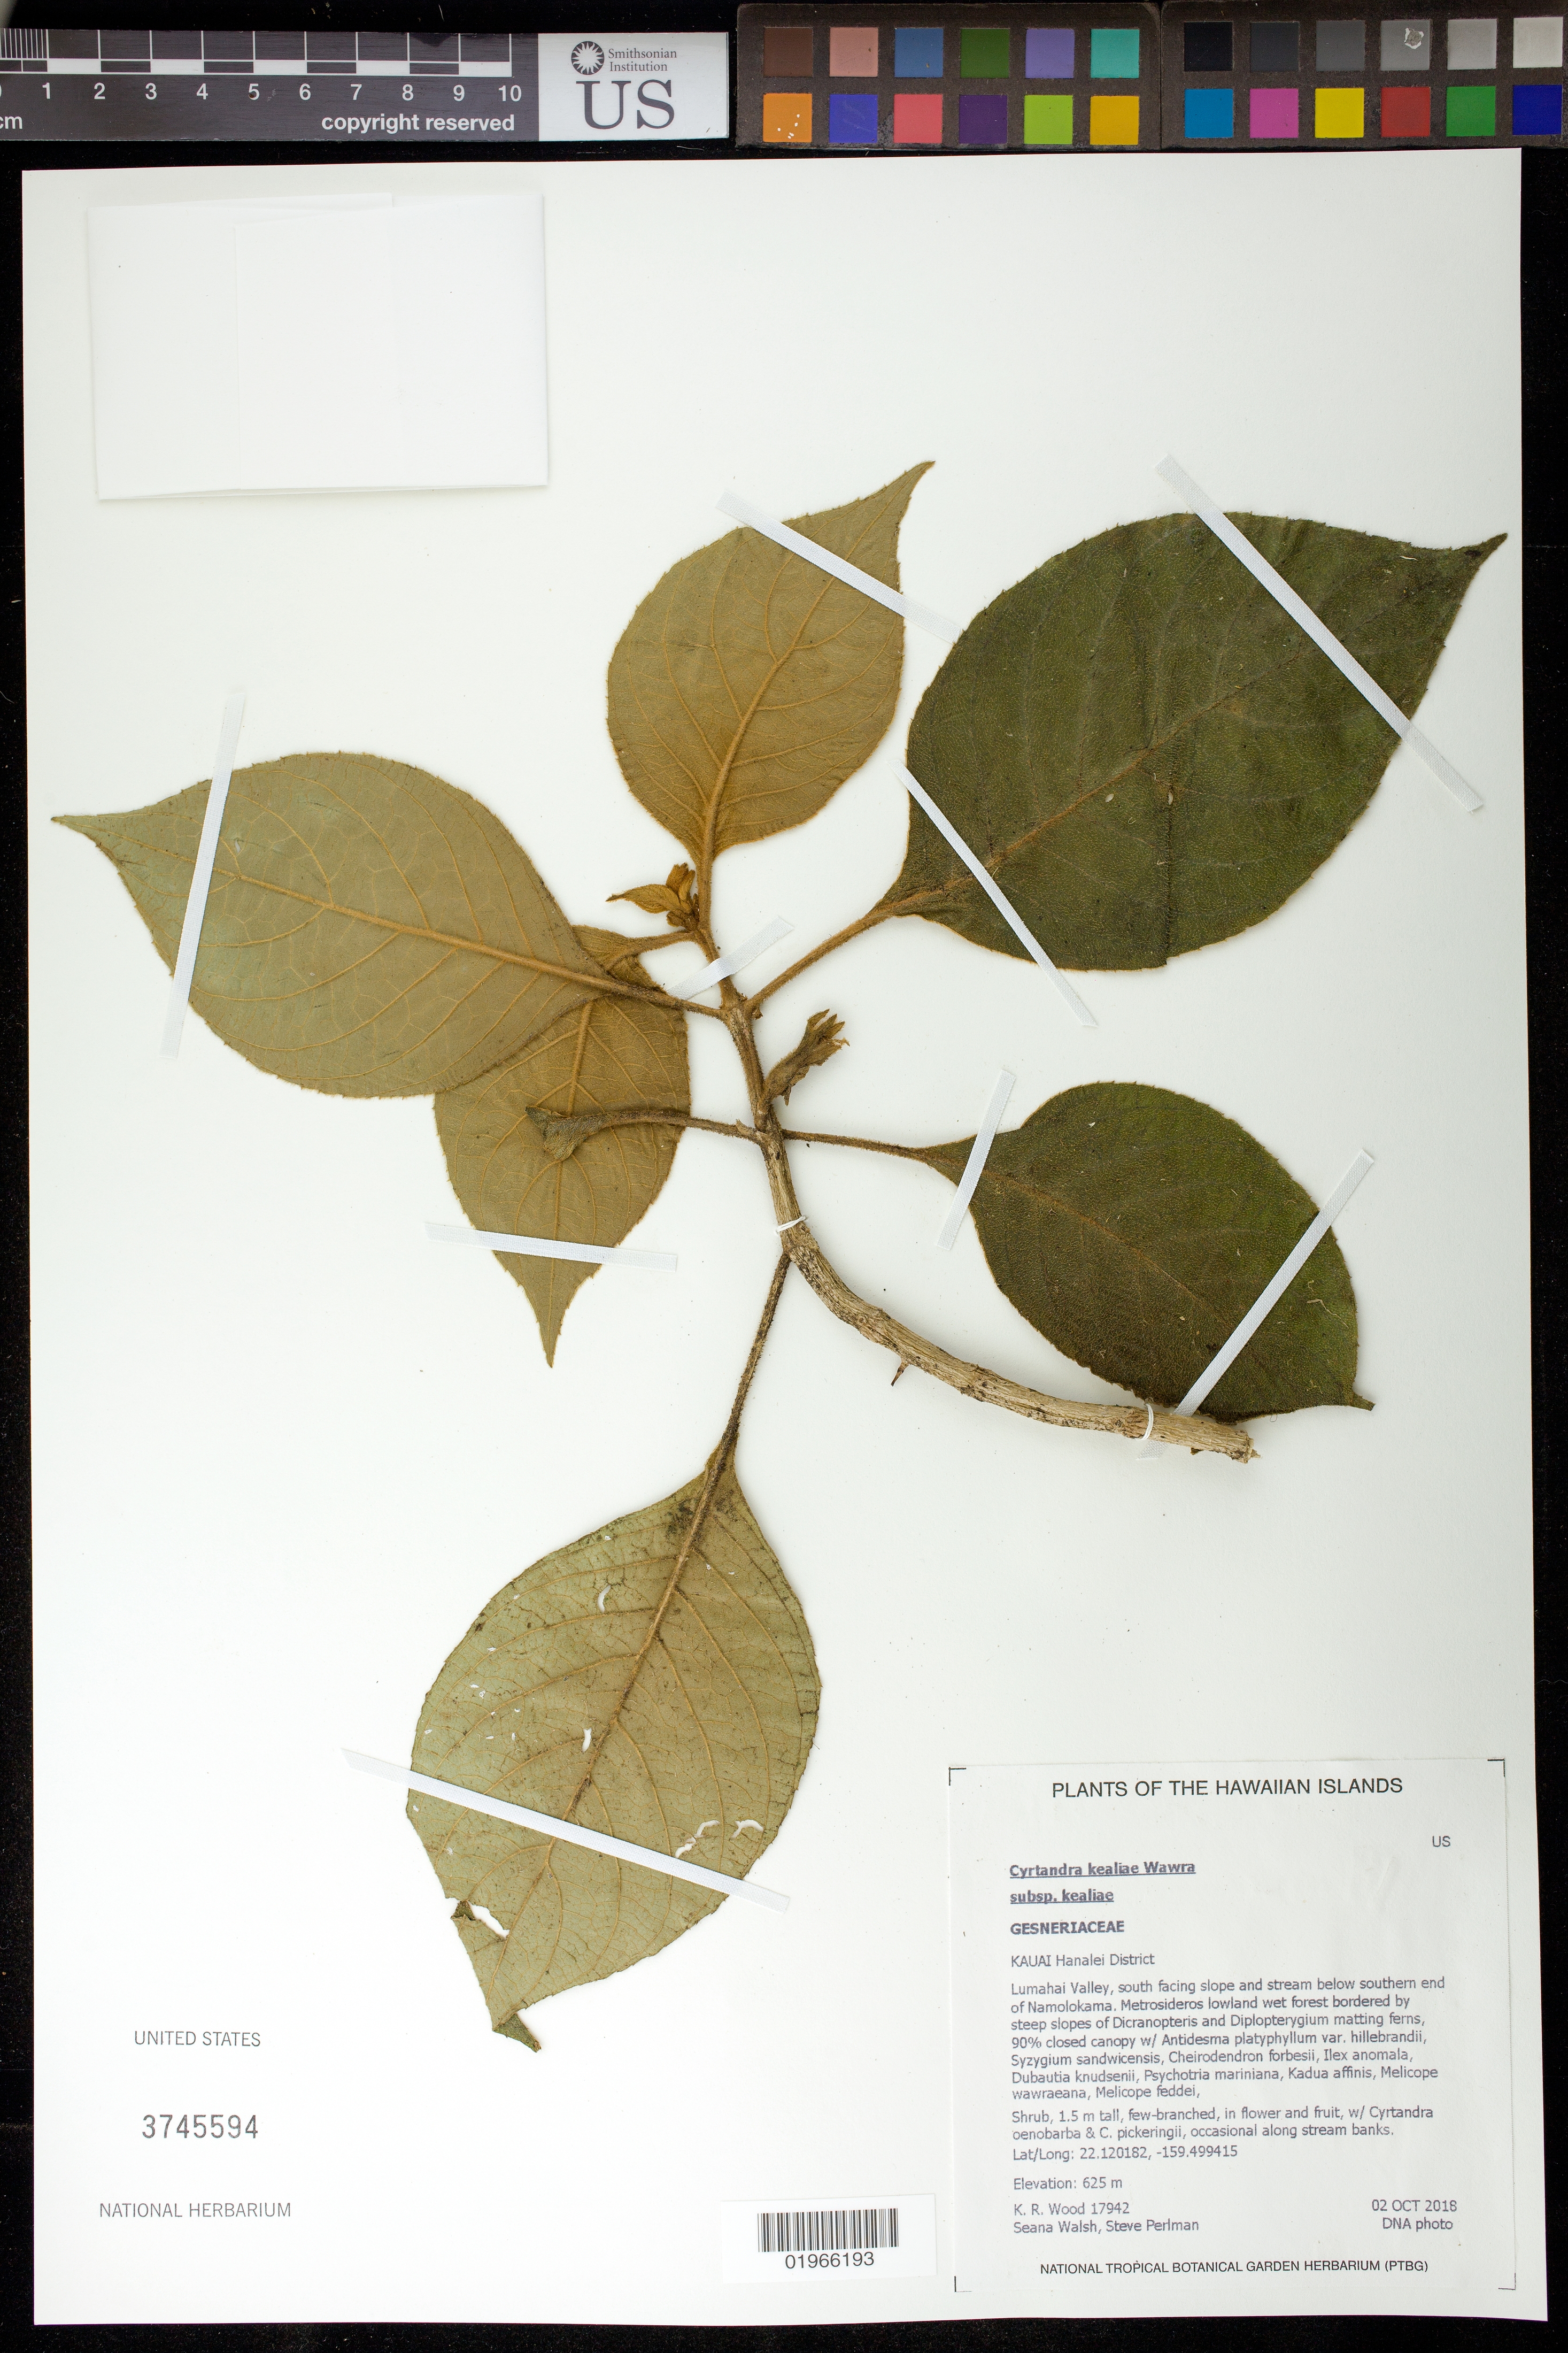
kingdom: Plantae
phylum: Tracheophyta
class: Magnoliopsida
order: Lamiales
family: Gesneriaceae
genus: Cyrtandra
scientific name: Cyrtandra kealiae subsp. kealiae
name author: Wawra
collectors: K. R. Wood, S. Walsh & S. P. Perlman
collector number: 17942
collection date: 2018-10-02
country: United States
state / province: Hawaii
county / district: Kauai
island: Kaua'i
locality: Hanalei District, Lumahai Valley, slope and stream below southern end of Namolokama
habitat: Lowland wet forest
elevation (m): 625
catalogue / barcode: US 3745594